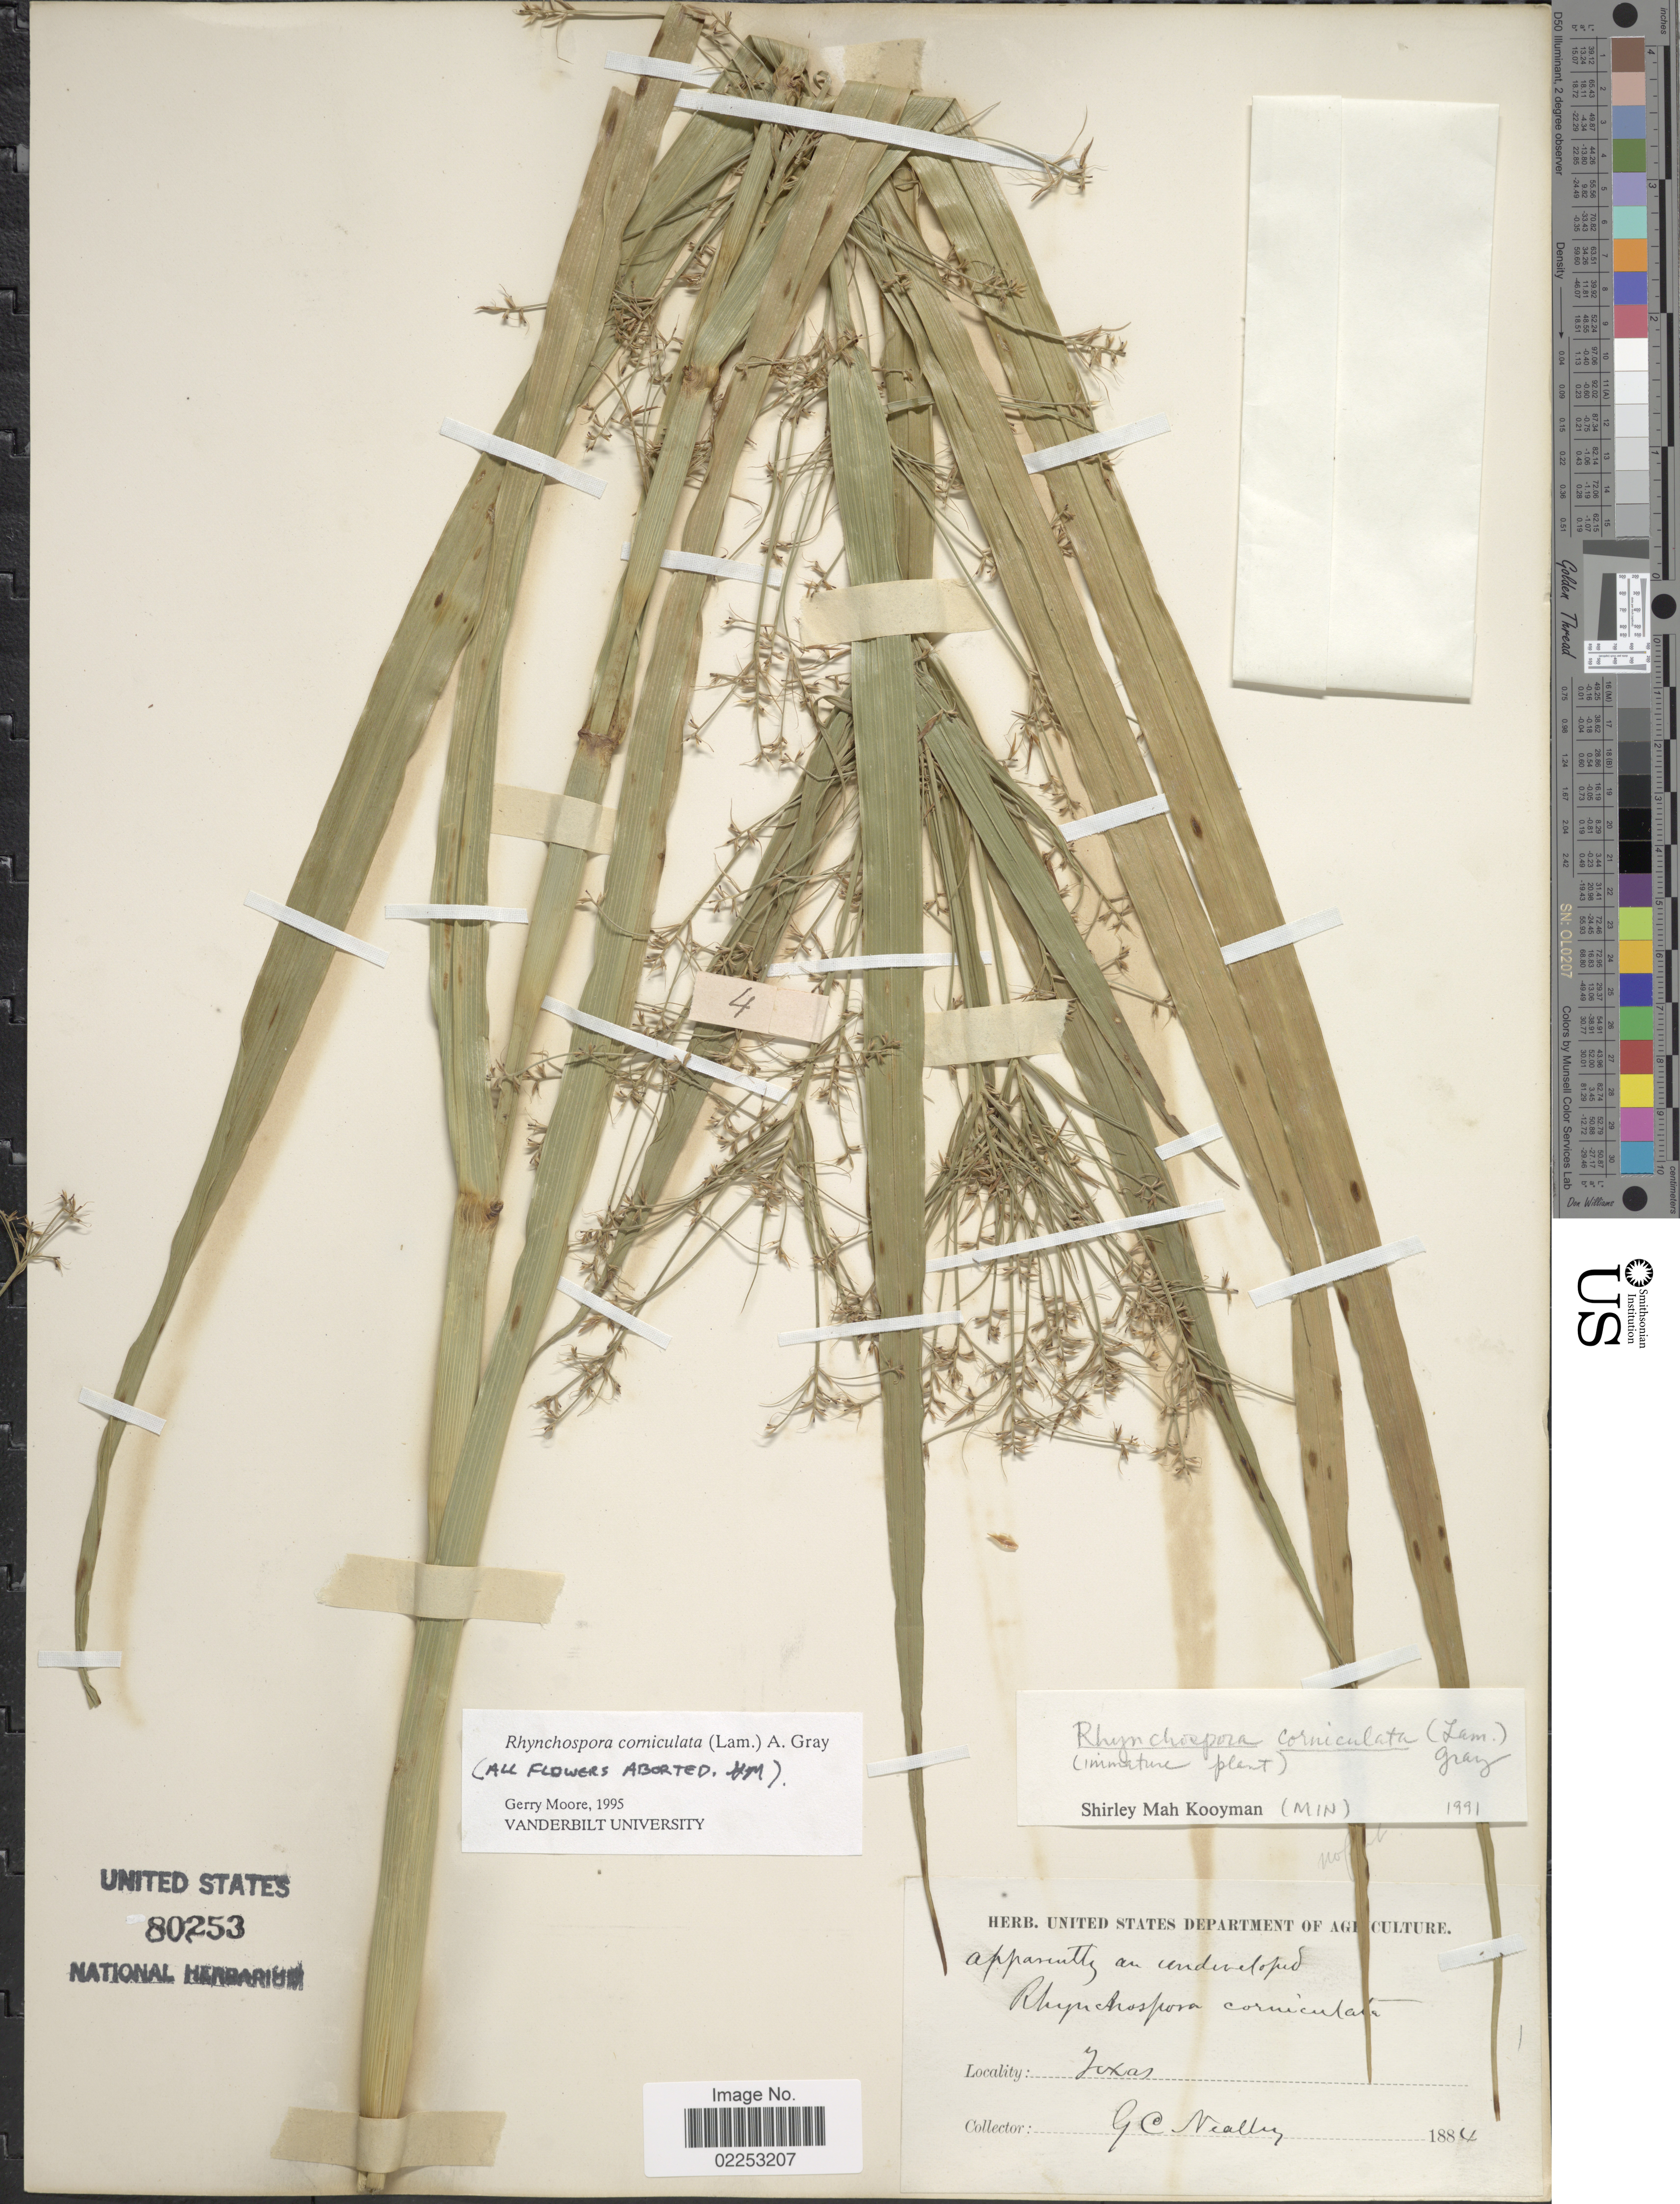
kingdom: Plantae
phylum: Tracheophyta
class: Liliopsida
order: Poales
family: Cyperaceae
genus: Rhynchospora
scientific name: Rhynchospora corniculata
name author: (Lam.) A. Gray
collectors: G. C. Nealley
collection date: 1884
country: United States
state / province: Texas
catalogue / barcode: US 80253